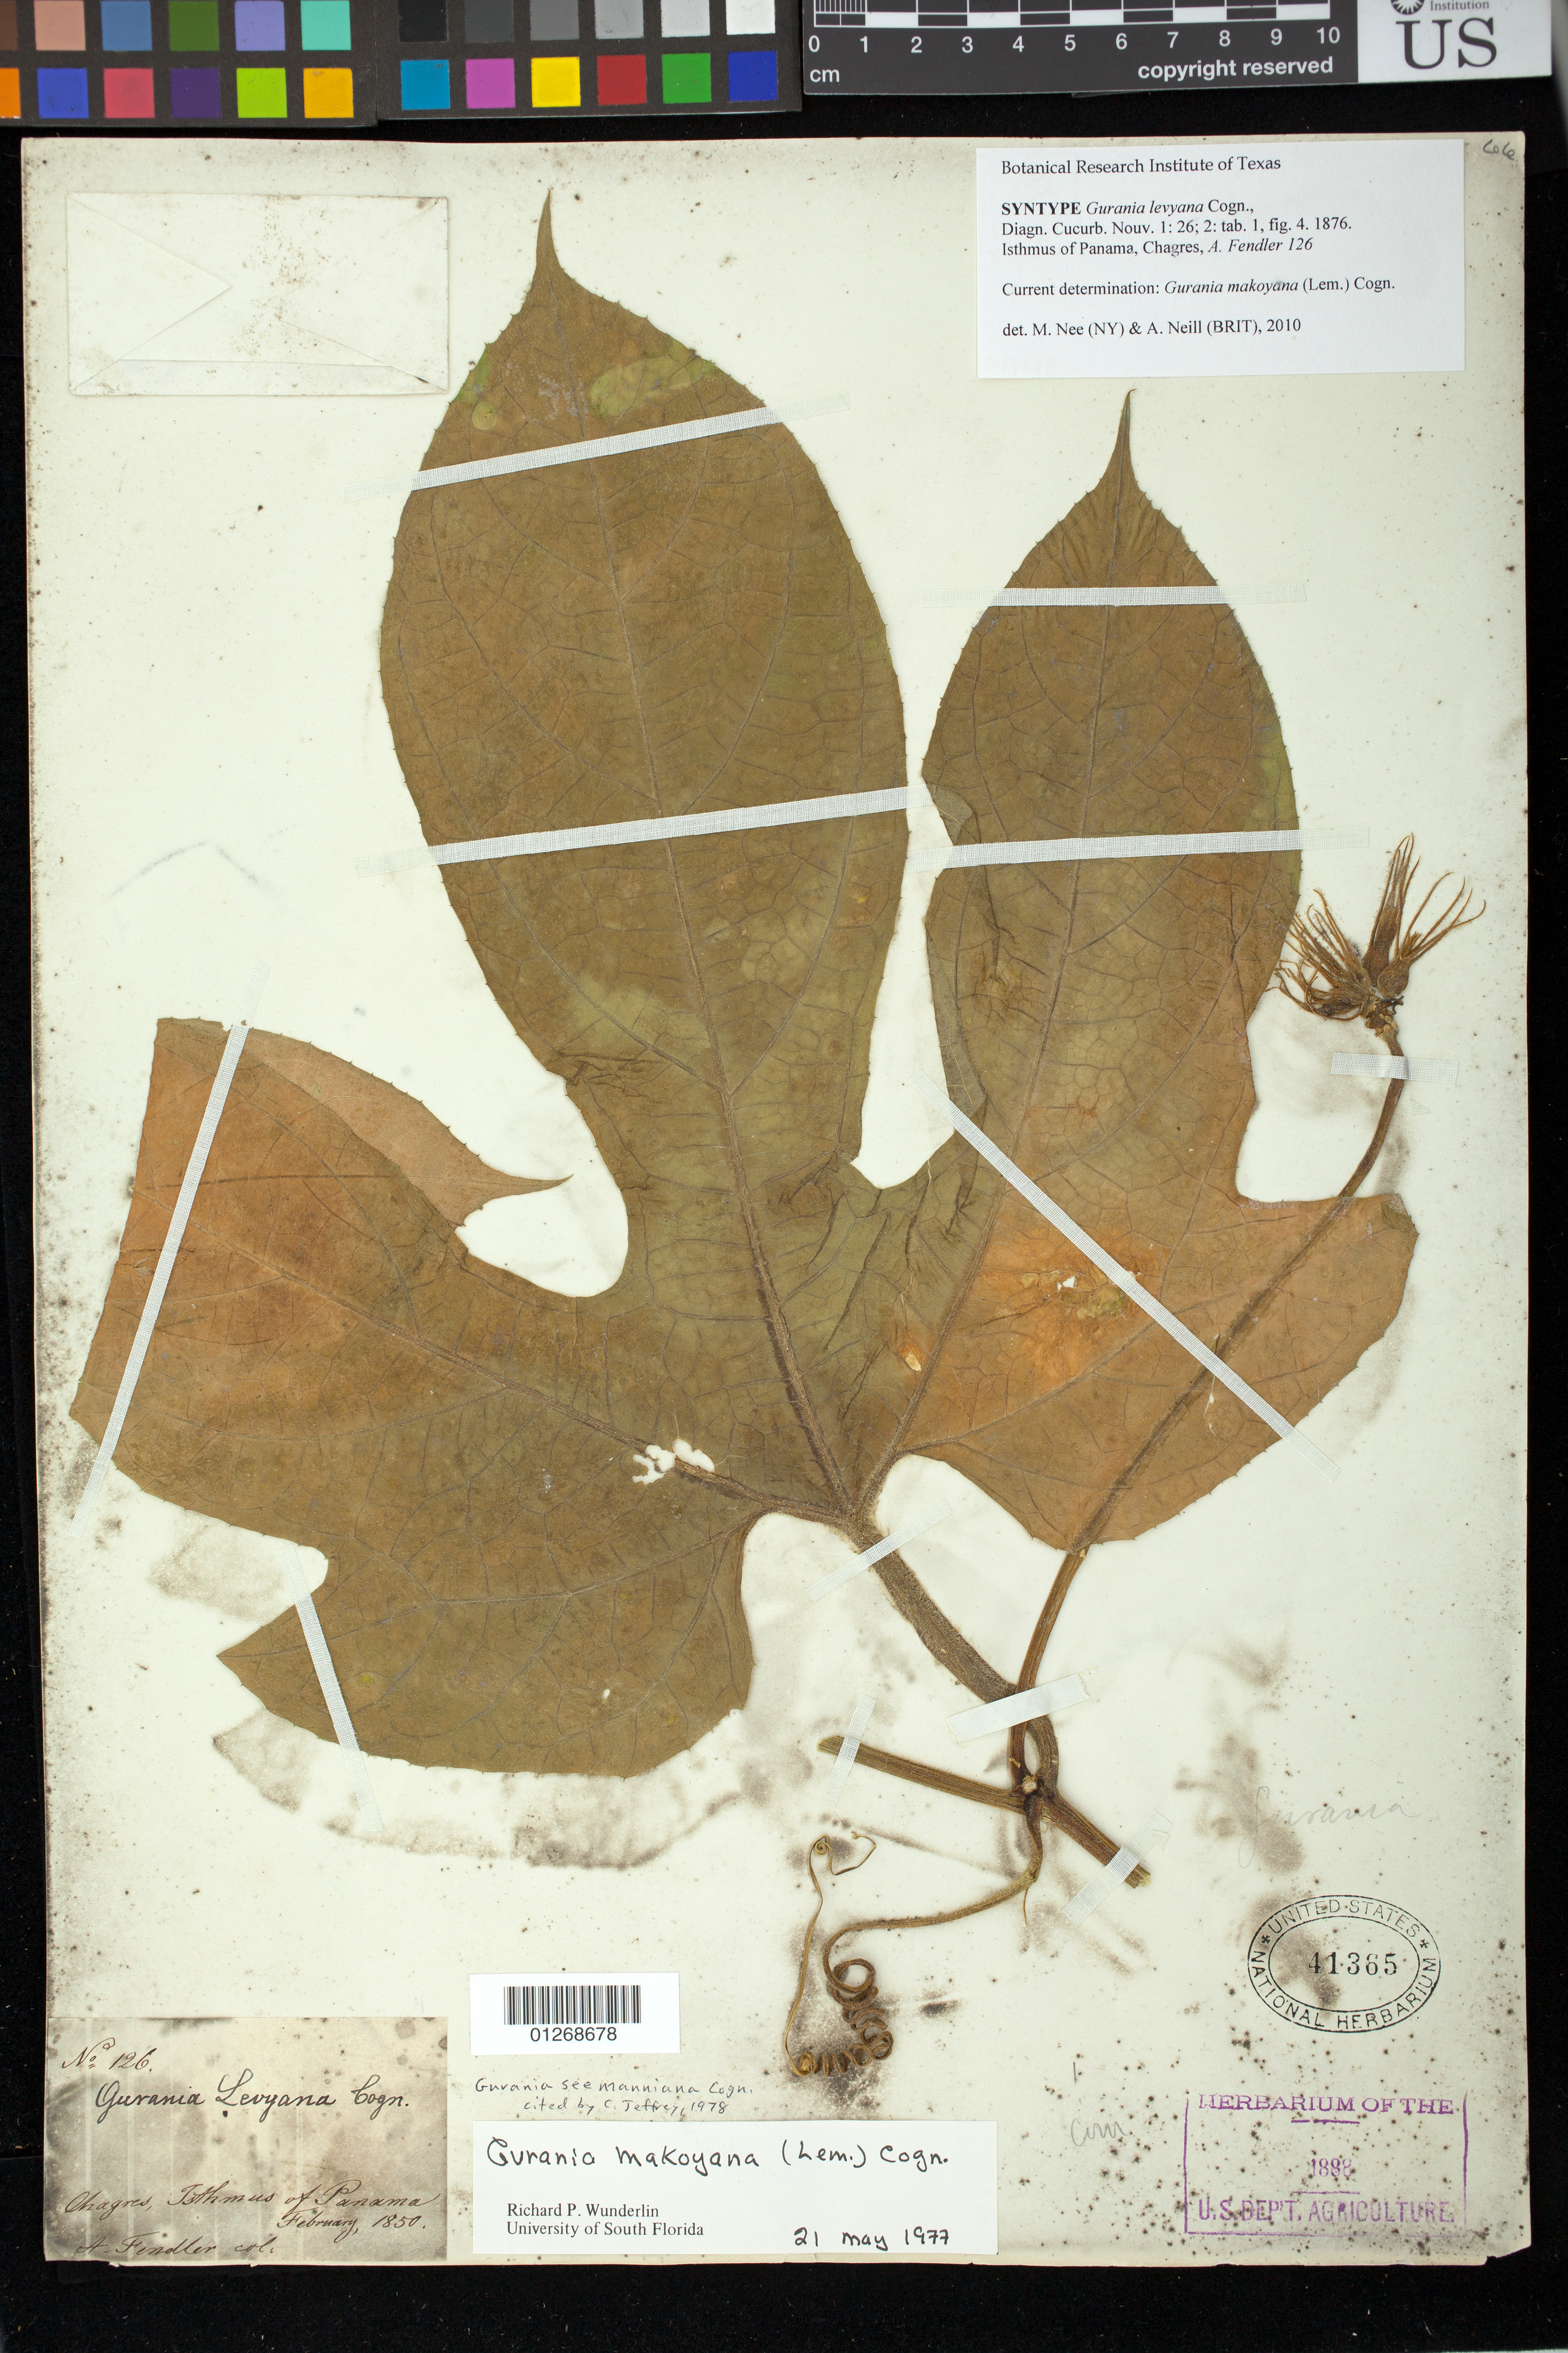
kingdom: Plantae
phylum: Tracheophyta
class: Magnoliopsida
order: Cucurbitales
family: Cucurbitaceae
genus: Gurania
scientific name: Gurania levyana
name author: Cogn.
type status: Syntype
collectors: A. Fendler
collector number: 126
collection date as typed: Feb 1850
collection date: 1850-02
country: Panama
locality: Chagres, Isthmus of Panama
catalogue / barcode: US 41365